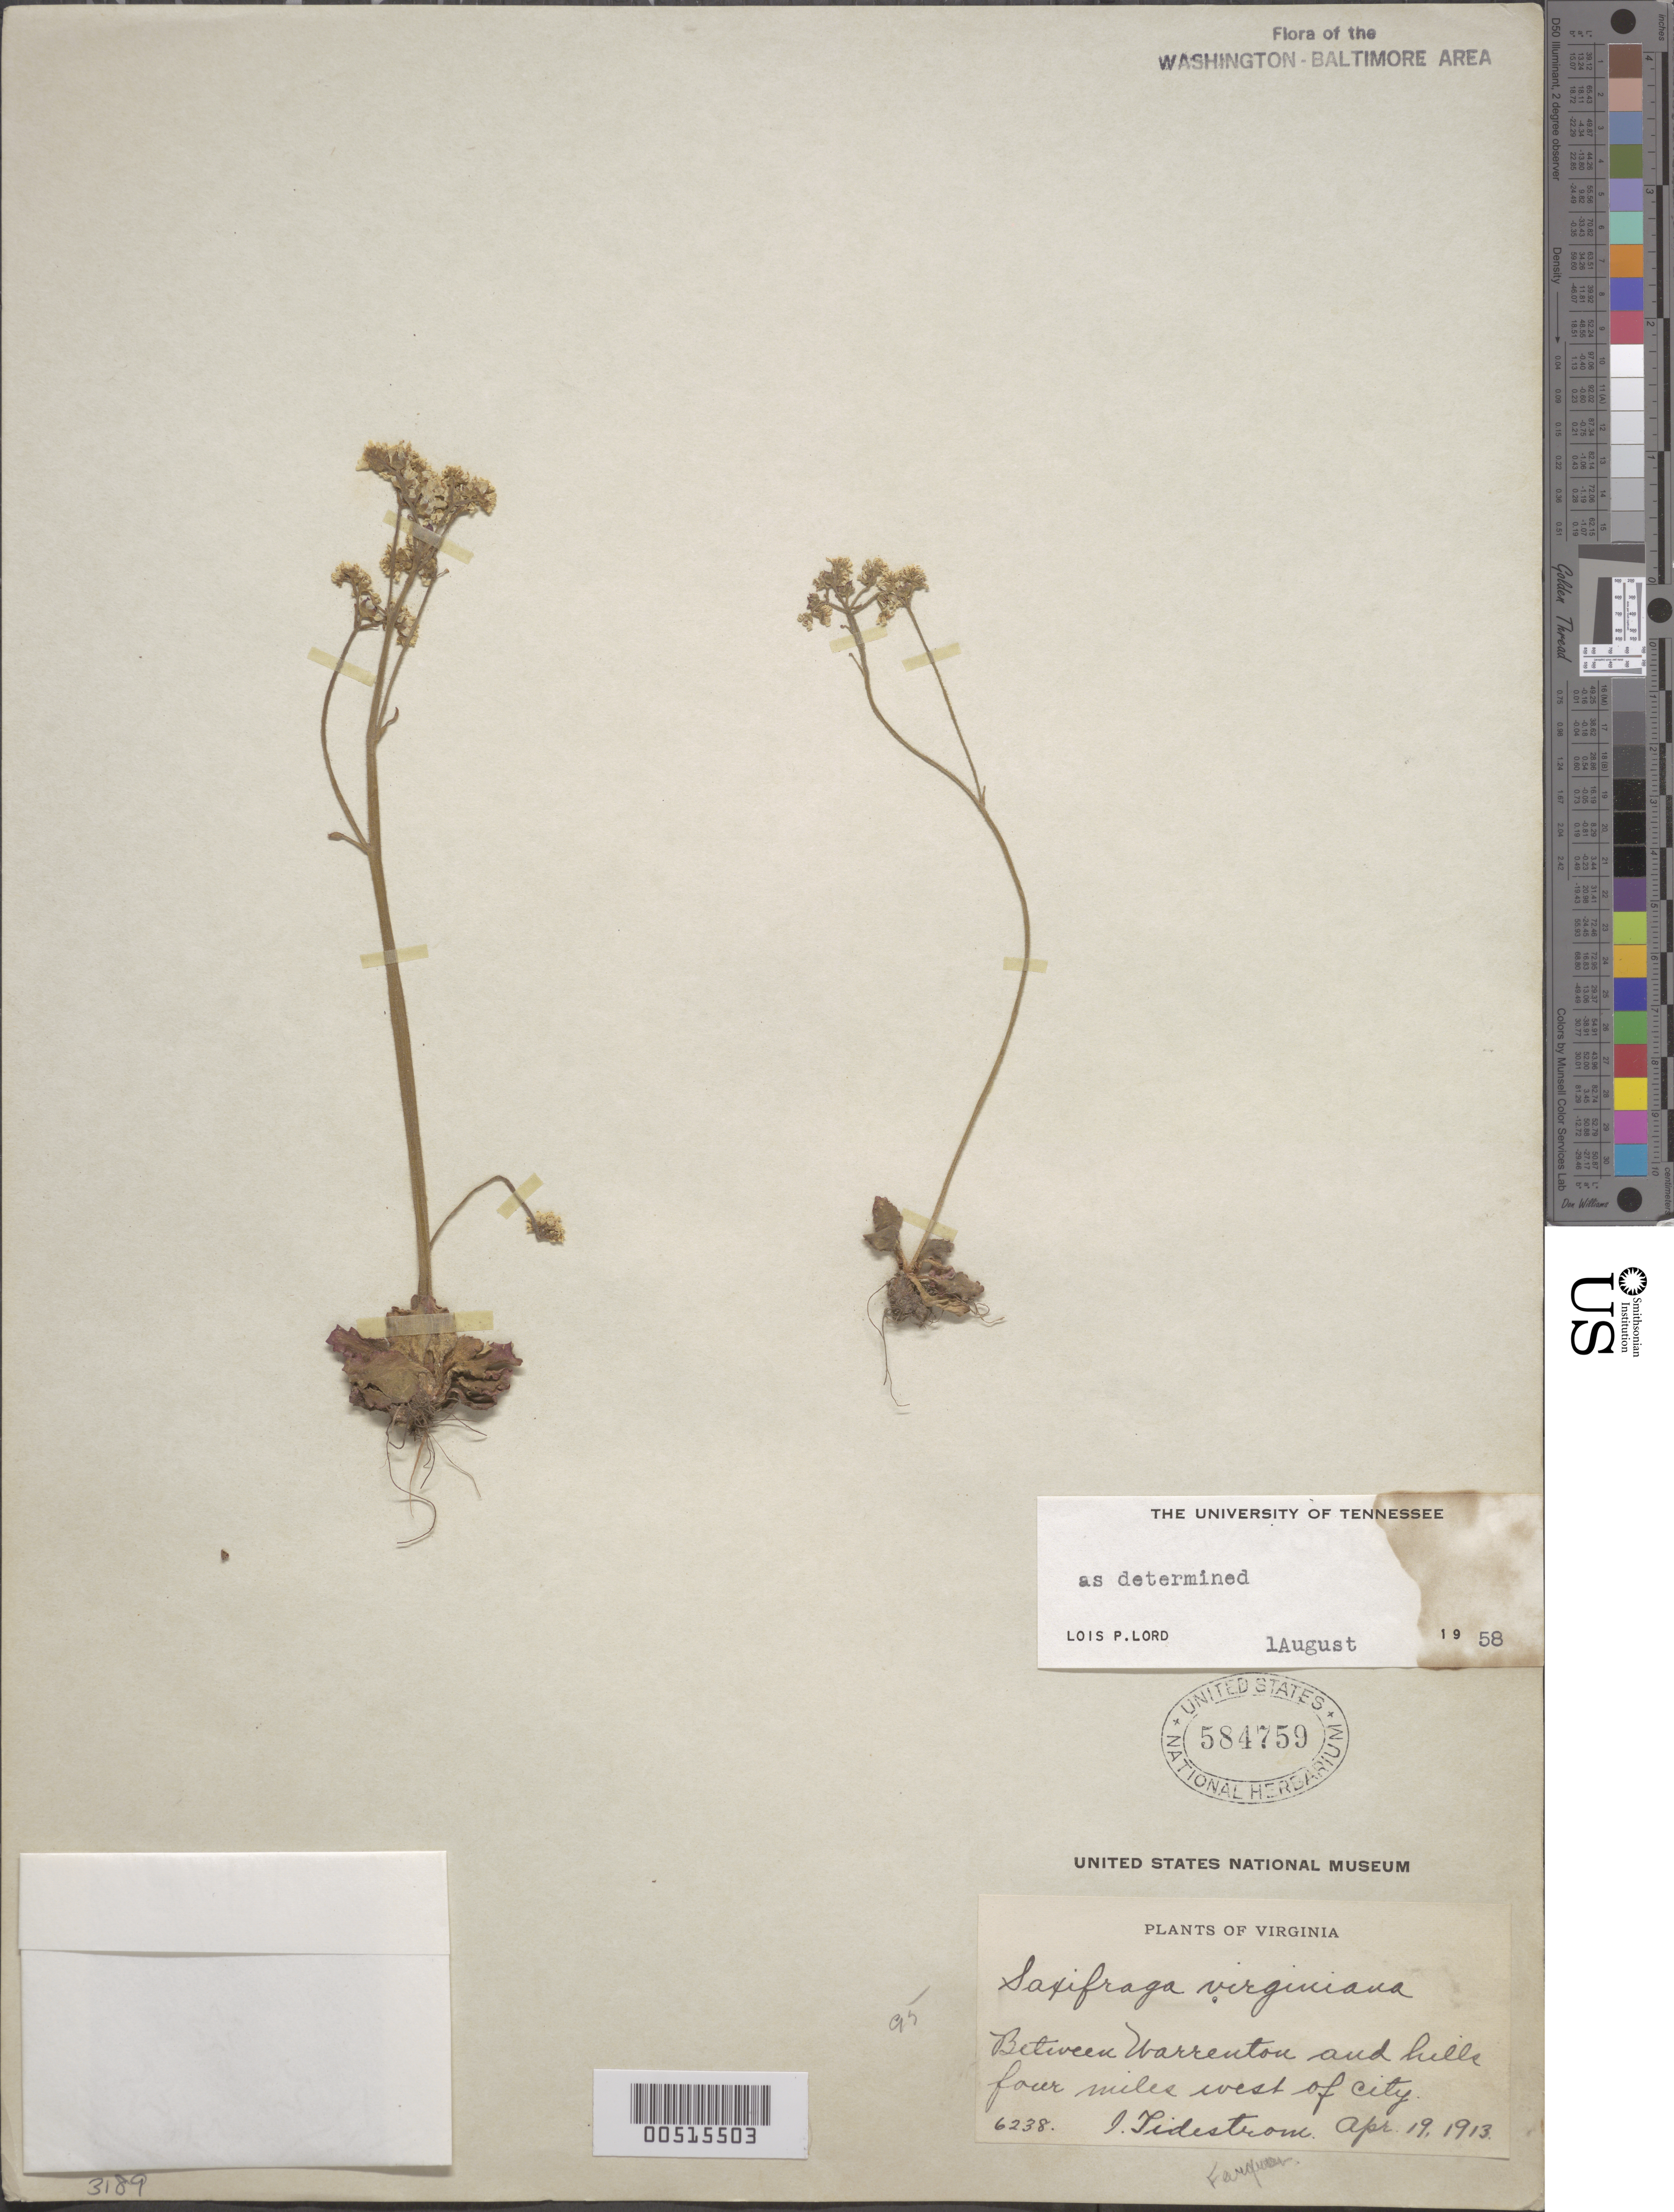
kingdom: Plantae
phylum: Tracheophyta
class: Magnoliopsida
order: Saxifragales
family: Saxifragaceae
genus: Micranthes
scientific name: Micranthes virginiensis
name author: (Michx.) Small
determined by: Strong, Mark T., (BOT), Smithsonian Institution - National Museum of Natural History (UNITED STATES)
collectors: J. Tidestrom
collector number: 6238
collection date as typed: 19 Apr 1913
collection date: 1913-04-19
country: United States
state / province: Virginia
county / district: Fauquier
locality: Between Warrenton and four miles west of City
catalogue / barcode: US 584759